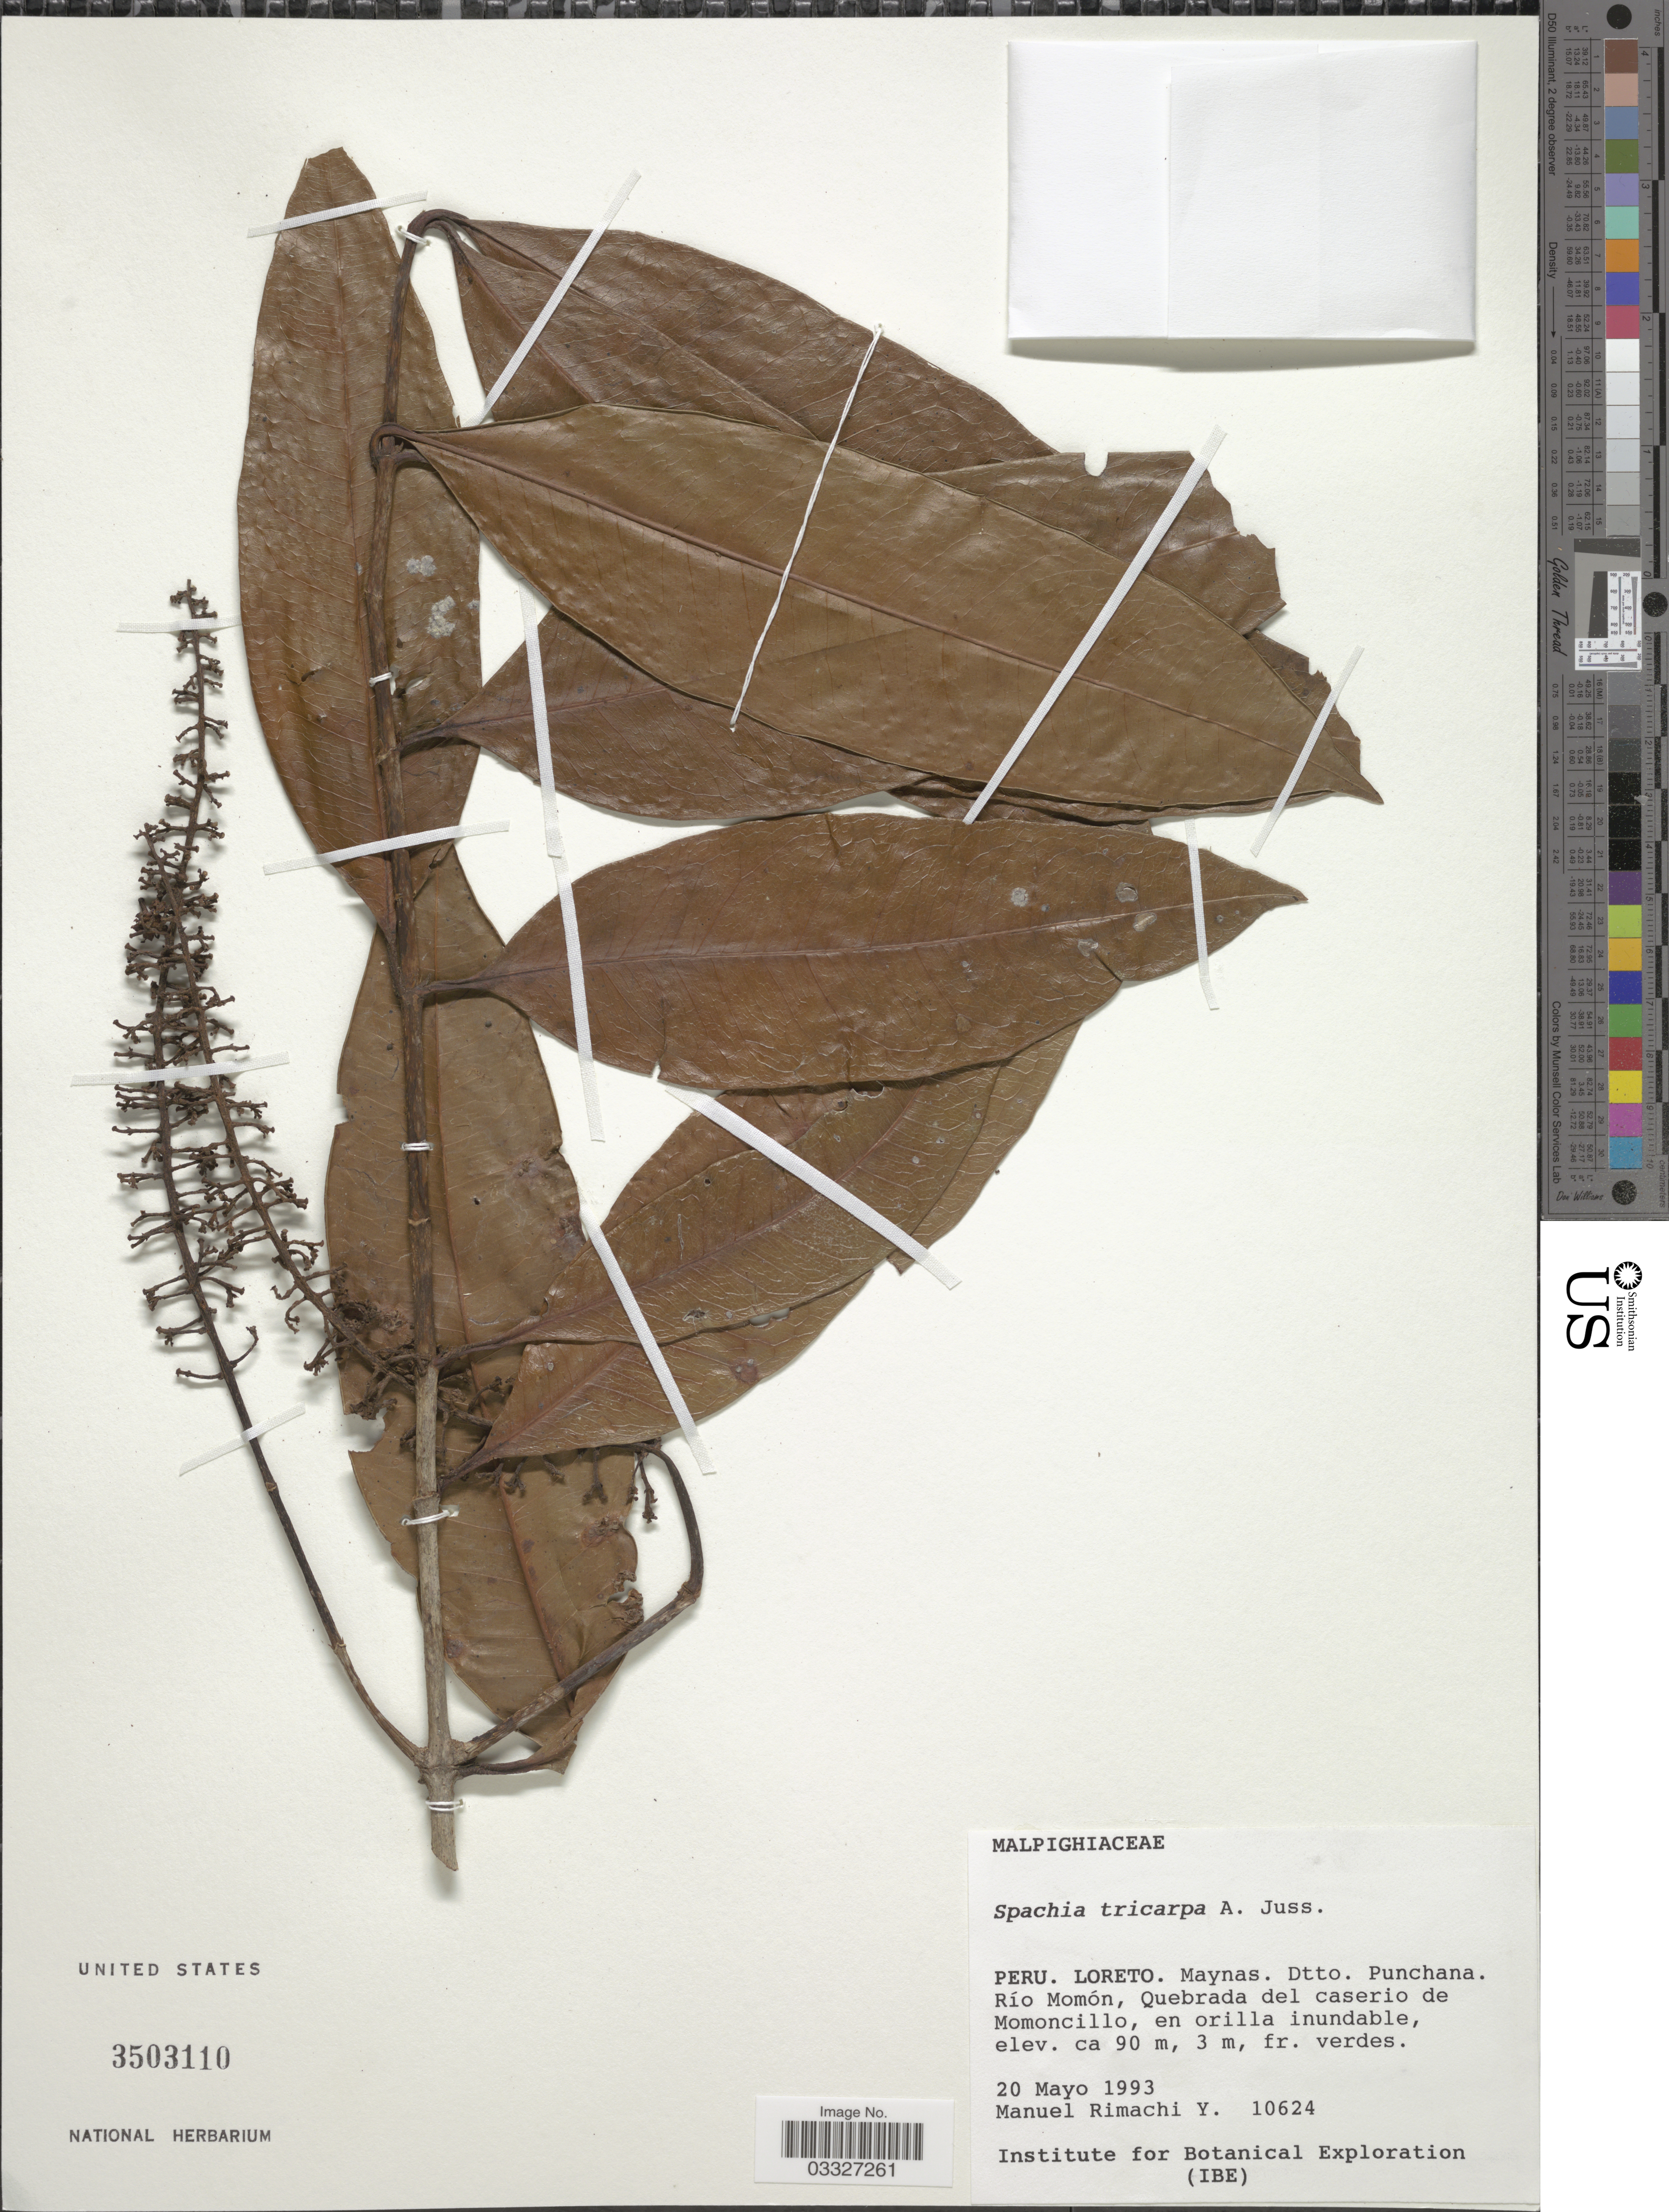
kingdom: Plantae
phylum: Tracheophyta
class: Magnoliopsida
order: Malpighiales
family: Malpighiaceae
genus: Spachea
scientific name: Spachea tricarpa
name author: A. Juss.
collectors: M. Rimachi Y.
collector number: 10624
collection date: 1993-05-20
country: Peru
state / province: Loreto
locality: Maynas. Dtto. Punchana. Río Momón, Quebrada del caserio de Momoncillo.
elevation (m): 90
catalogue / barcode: US 3503110